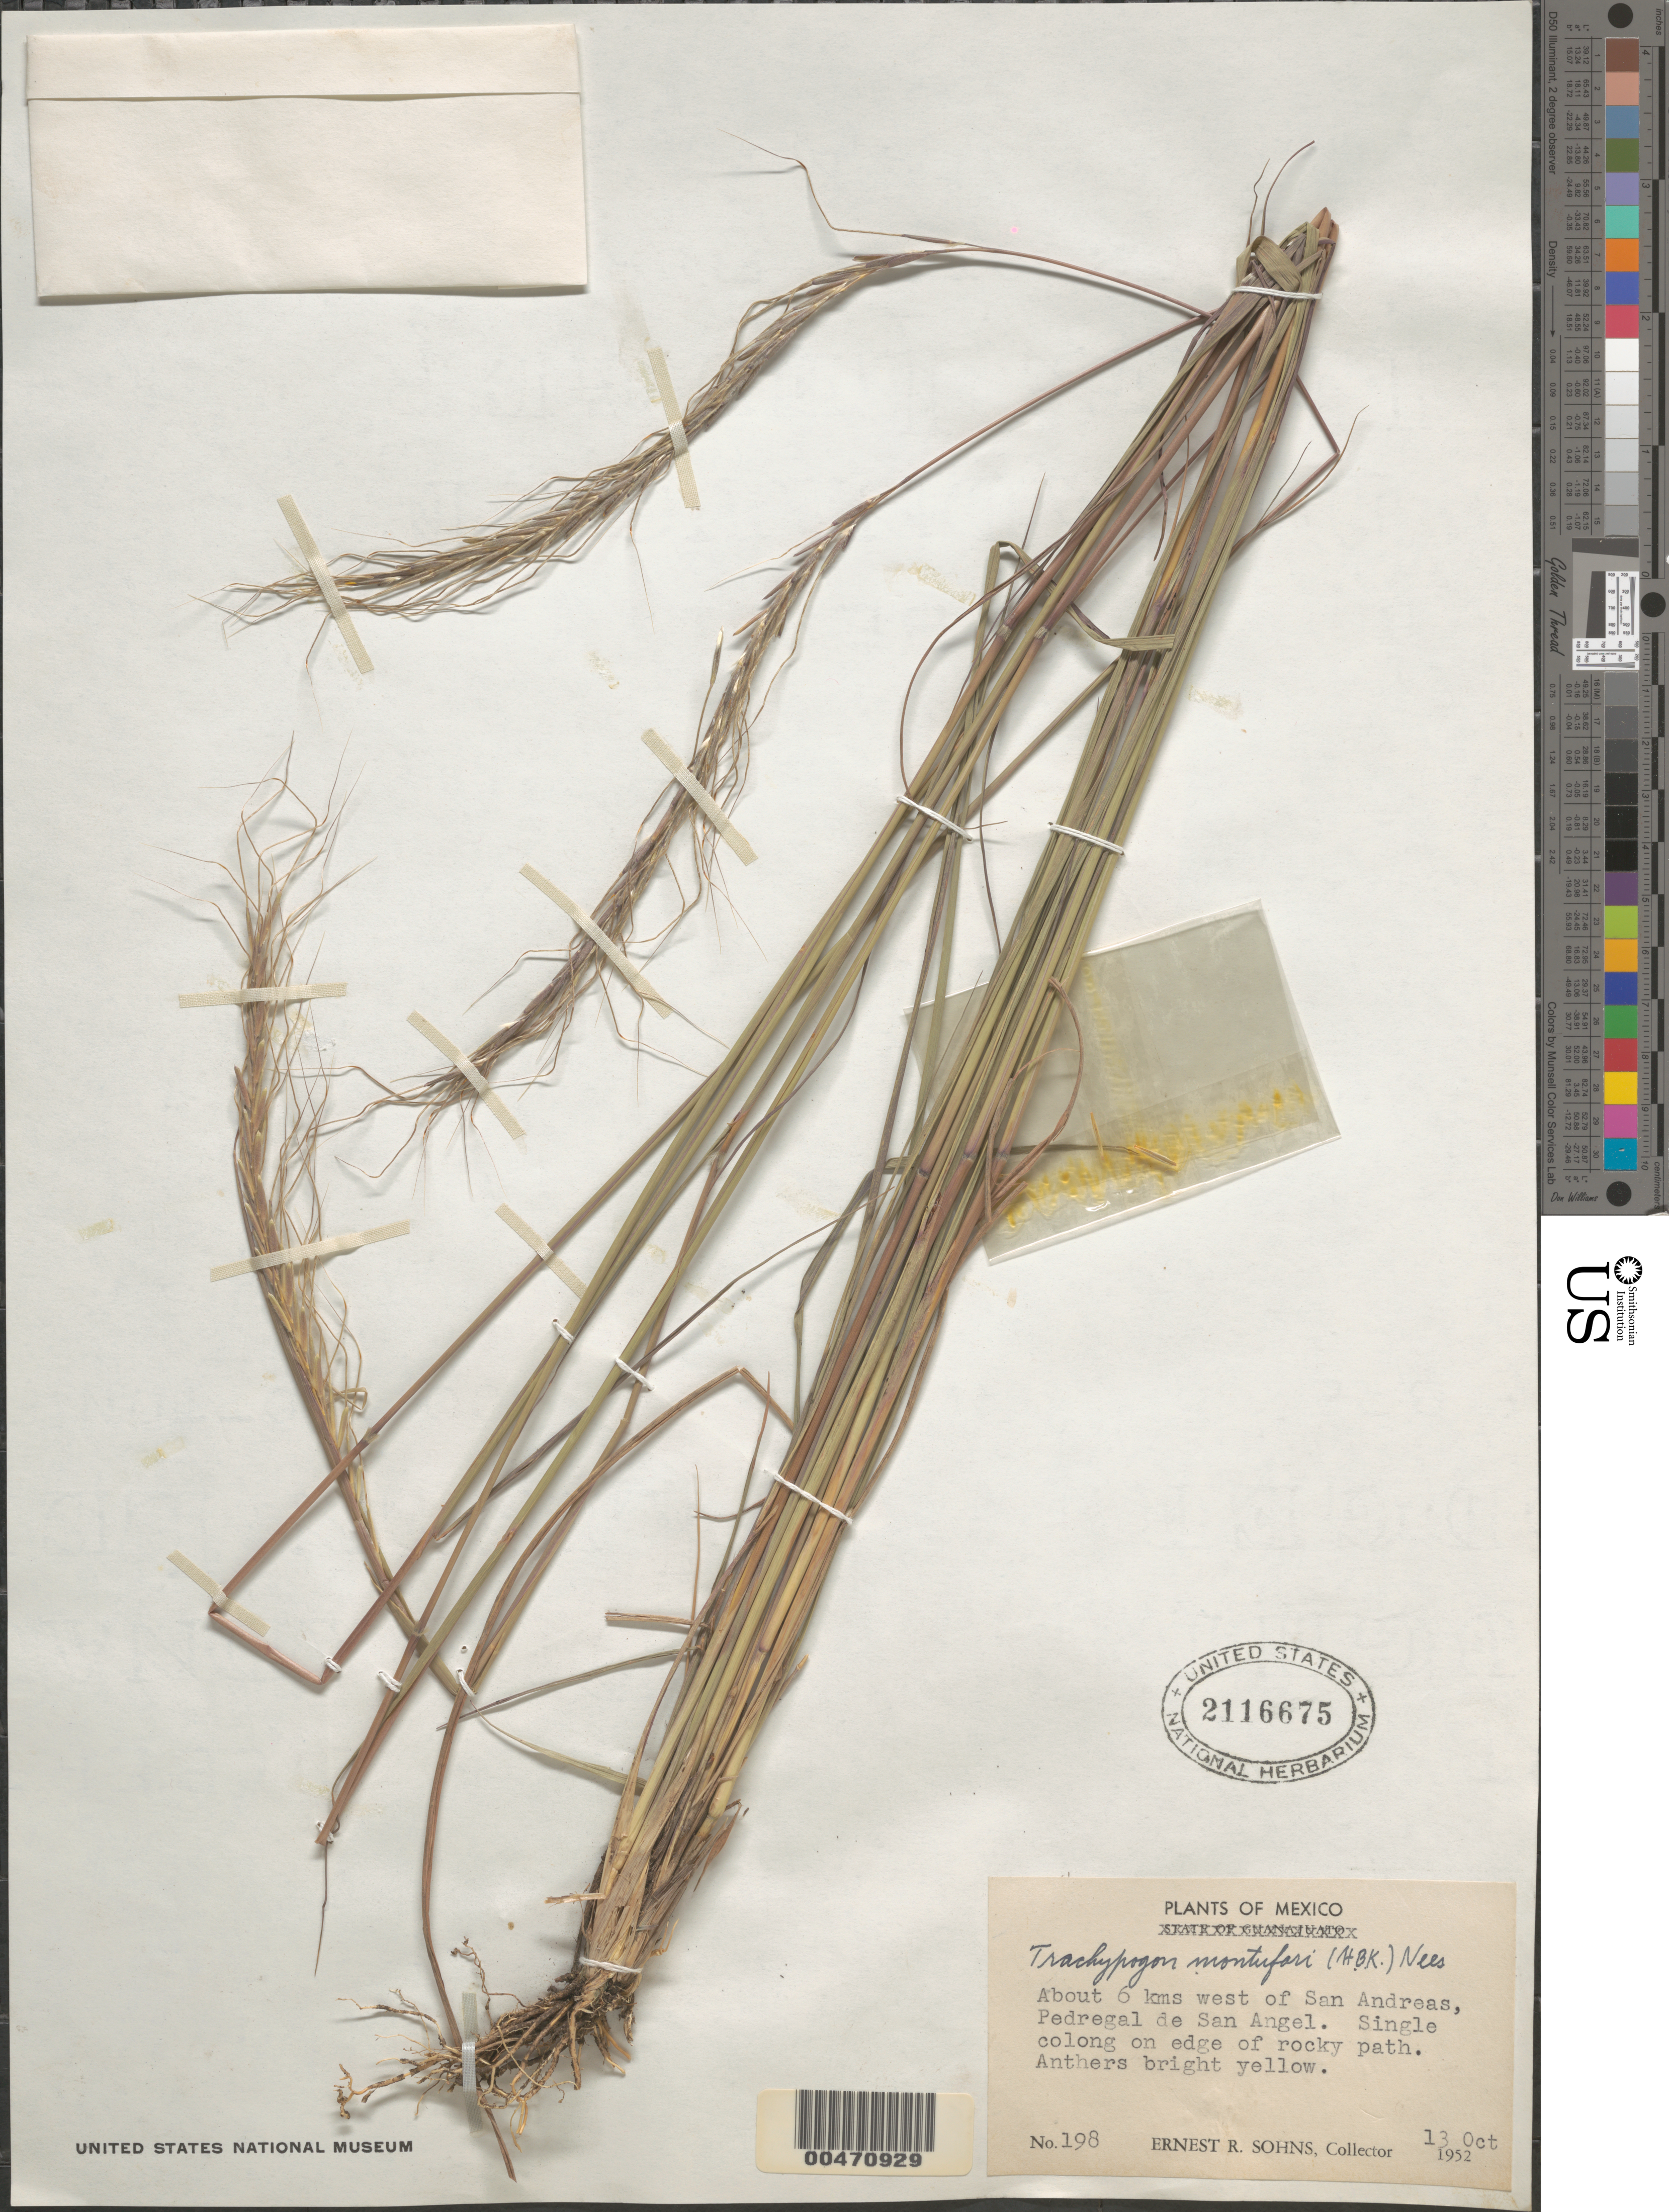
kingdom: Plantae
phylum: Tracheophyta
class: Liliopsida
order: Poales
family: Poaceae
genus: Trachypogon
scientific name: Trachypogon montufari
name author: (Kunth) Nees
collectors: E. R. Sohns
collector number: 198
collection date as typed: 13 Oct 1952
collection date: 1952-10-13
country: Mexico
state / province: Distrito Federal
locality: About 6 km W of San Andreas, Pedregal de San Angel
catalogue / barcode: US 2116675